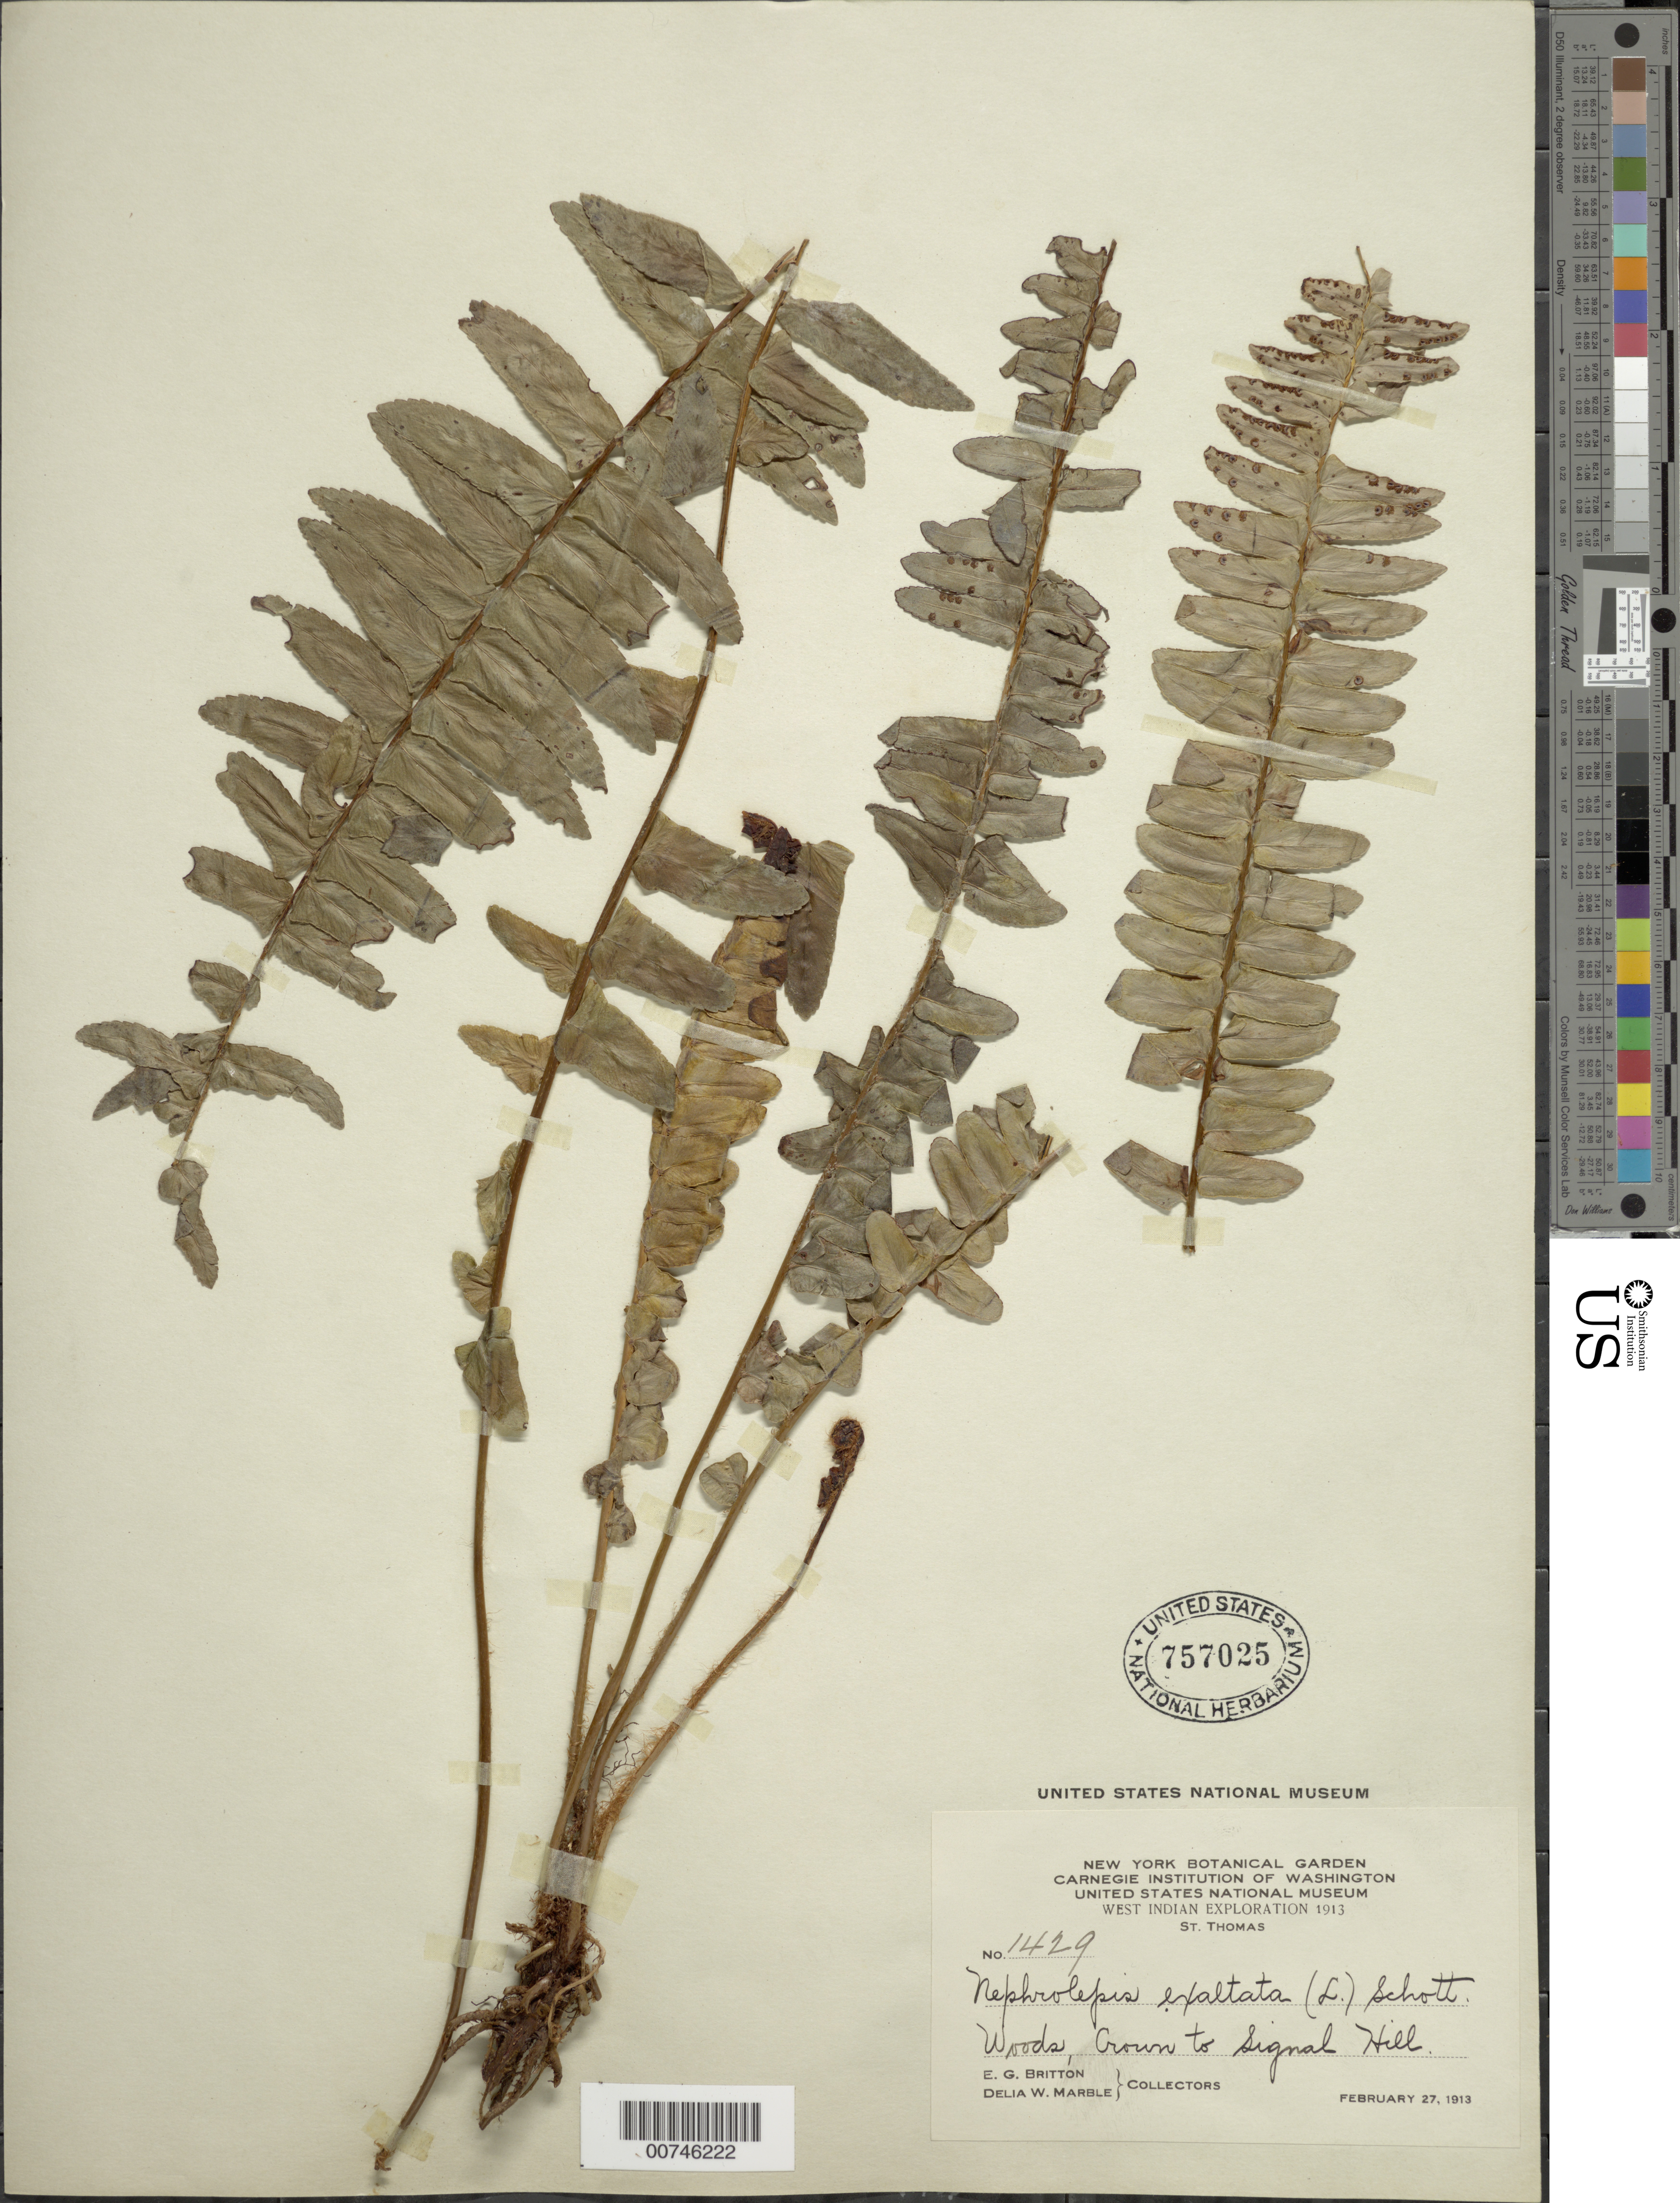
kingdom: Plantae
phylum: Tracheophyta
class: Polypodiopsida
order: Polypodiales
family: Nephrolepidaceae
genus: Nephrolepis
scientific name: Nephrolepis exaltata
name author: (L.) Schott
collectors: E. G. Britton & D. W. Marble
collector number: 1429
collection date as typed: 27 Feb 1913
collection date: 1913-02-27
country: U.S. Virgin Islands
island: St. Thomas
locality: Crown to signal hill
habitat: Woods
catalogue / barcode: US 757025